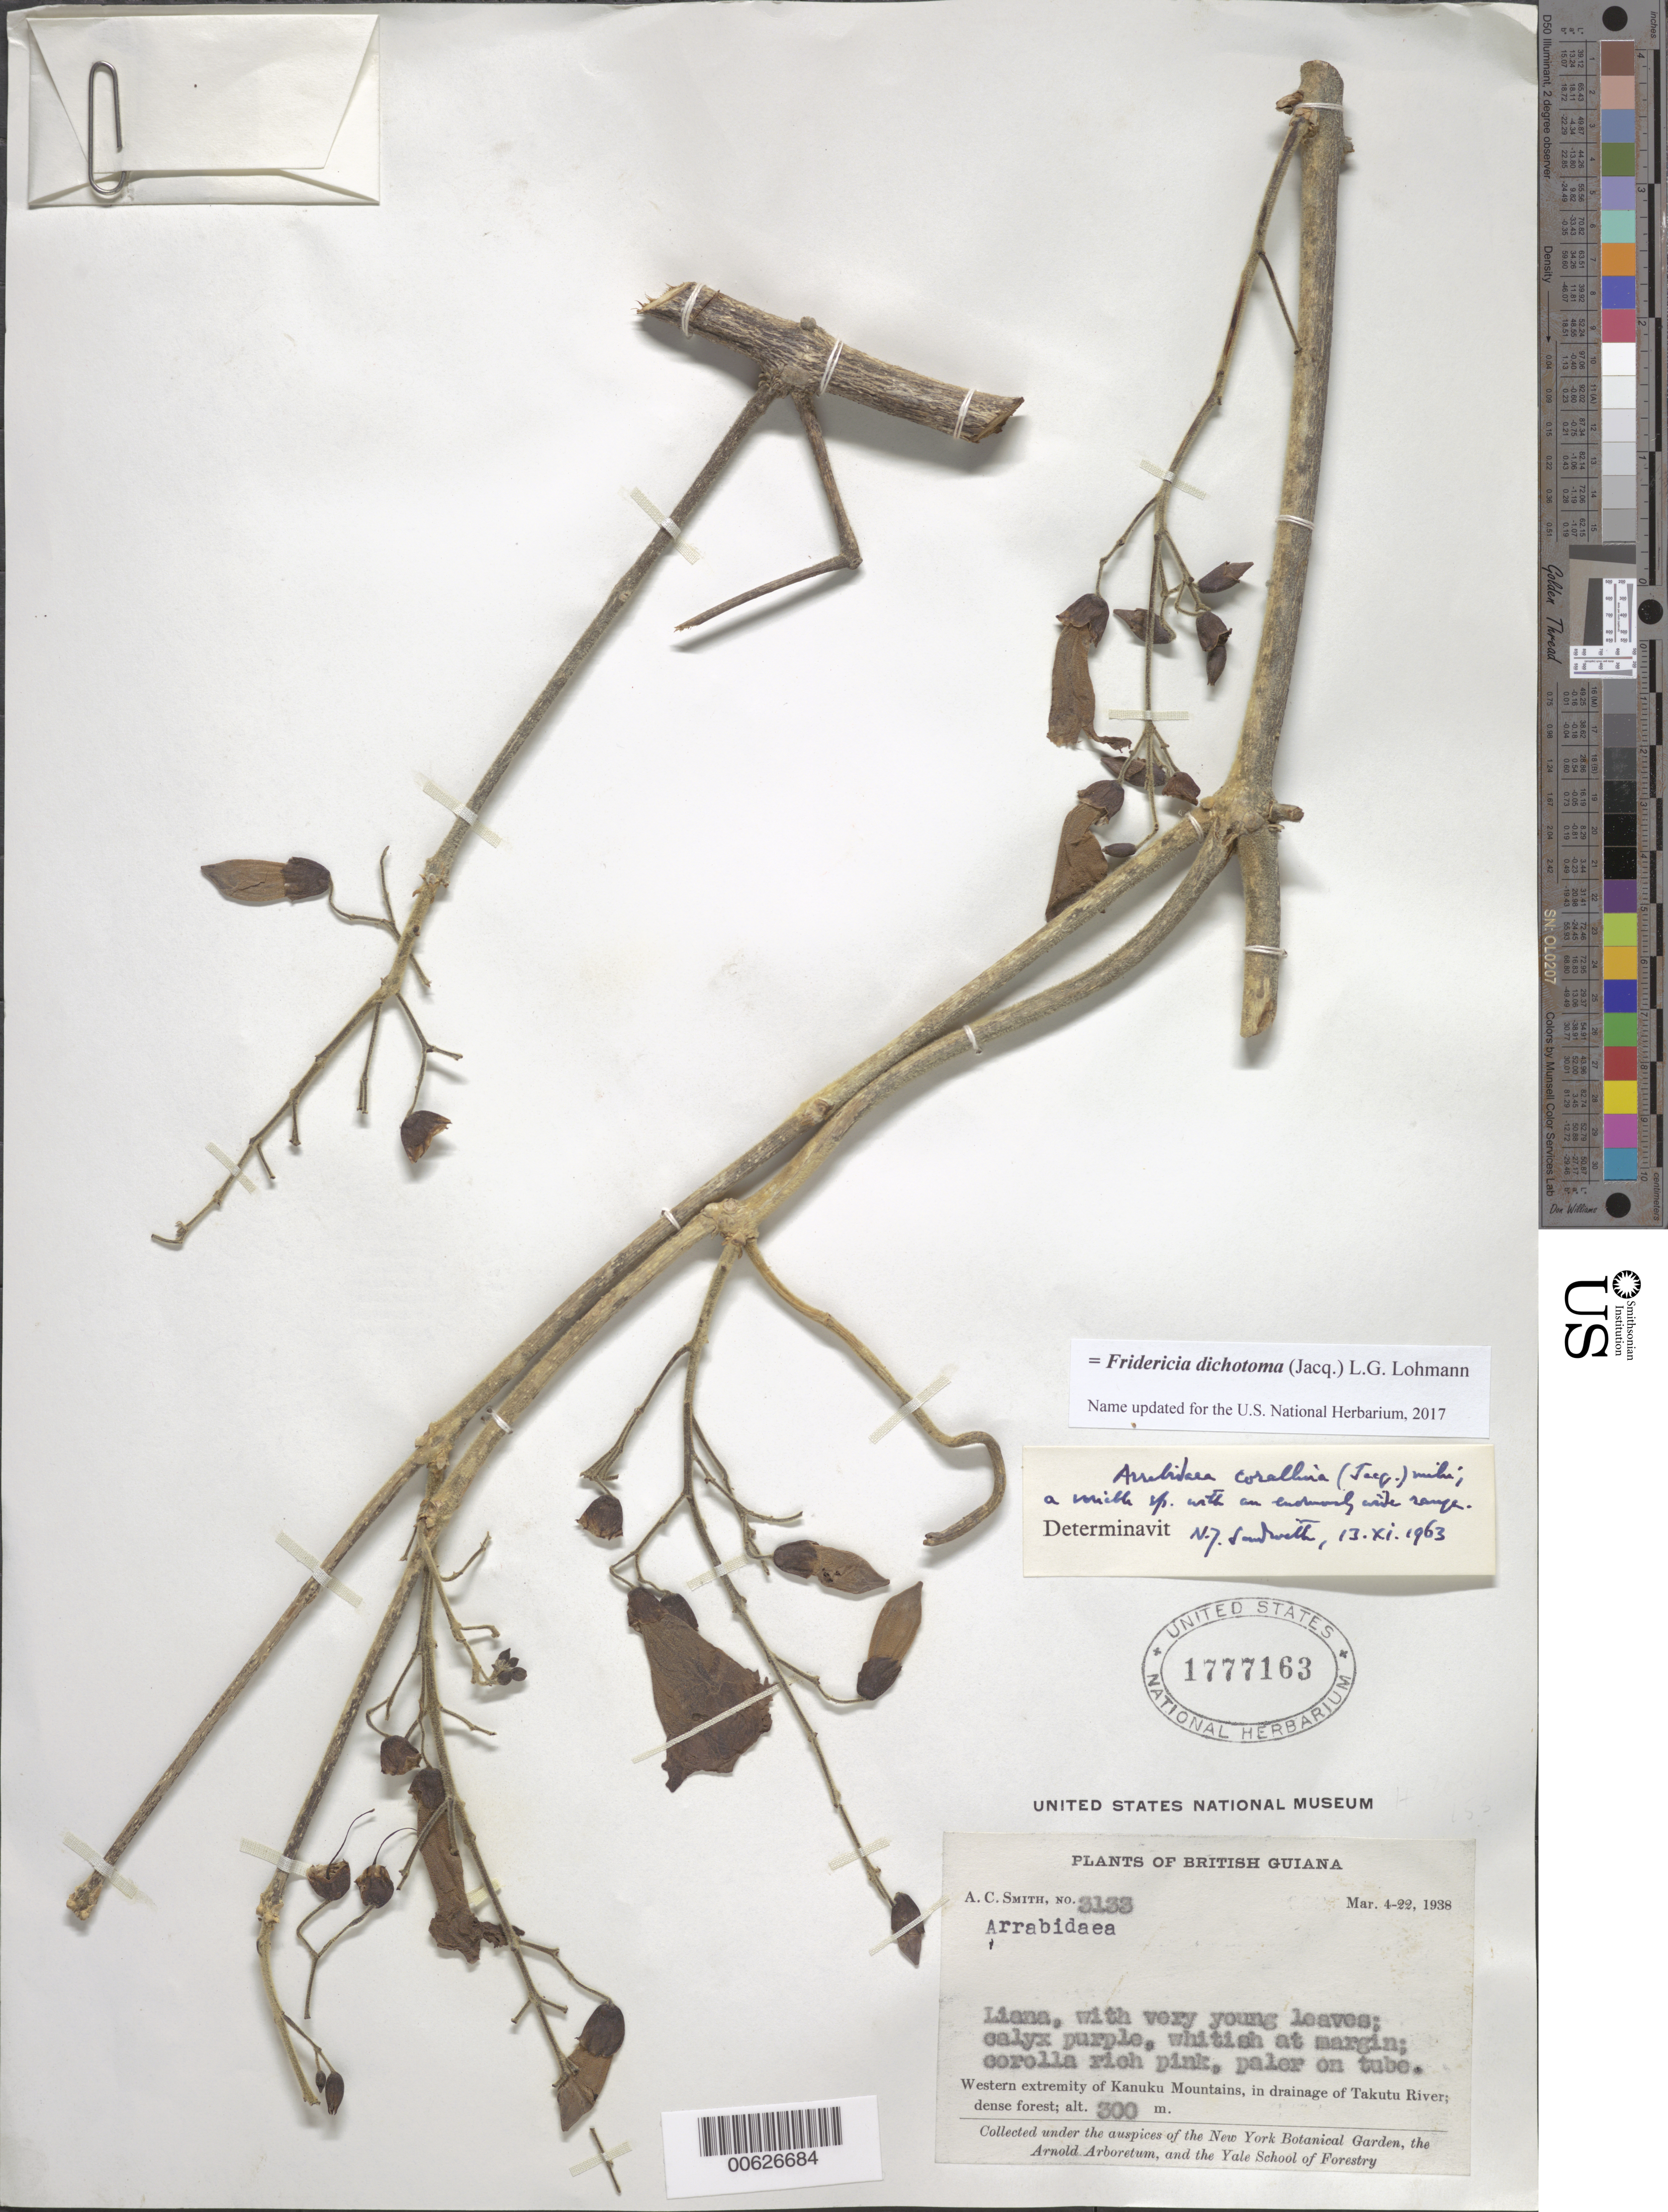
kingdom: Plantae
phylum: Tracheophyta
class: Magnoliopsida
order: Lamiales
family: Bignoniaceae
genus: Arrabidaea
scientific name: Arrabidaea corallina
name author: (Jacq.) Sandwith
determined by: Sandwith, N. Y.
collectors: A. C. Smith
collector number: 3133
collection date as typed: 4-Mar-38 to 22-Mar-38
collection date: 1938-03-04/1938-03-22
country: Guyana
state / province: U. Takutu-U. Essequibo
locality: Kanuku Mts., drainage of Takutu R., western extremity of Kanuku Mountains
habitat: Dense forest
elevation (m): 300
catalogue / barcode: US 1777163